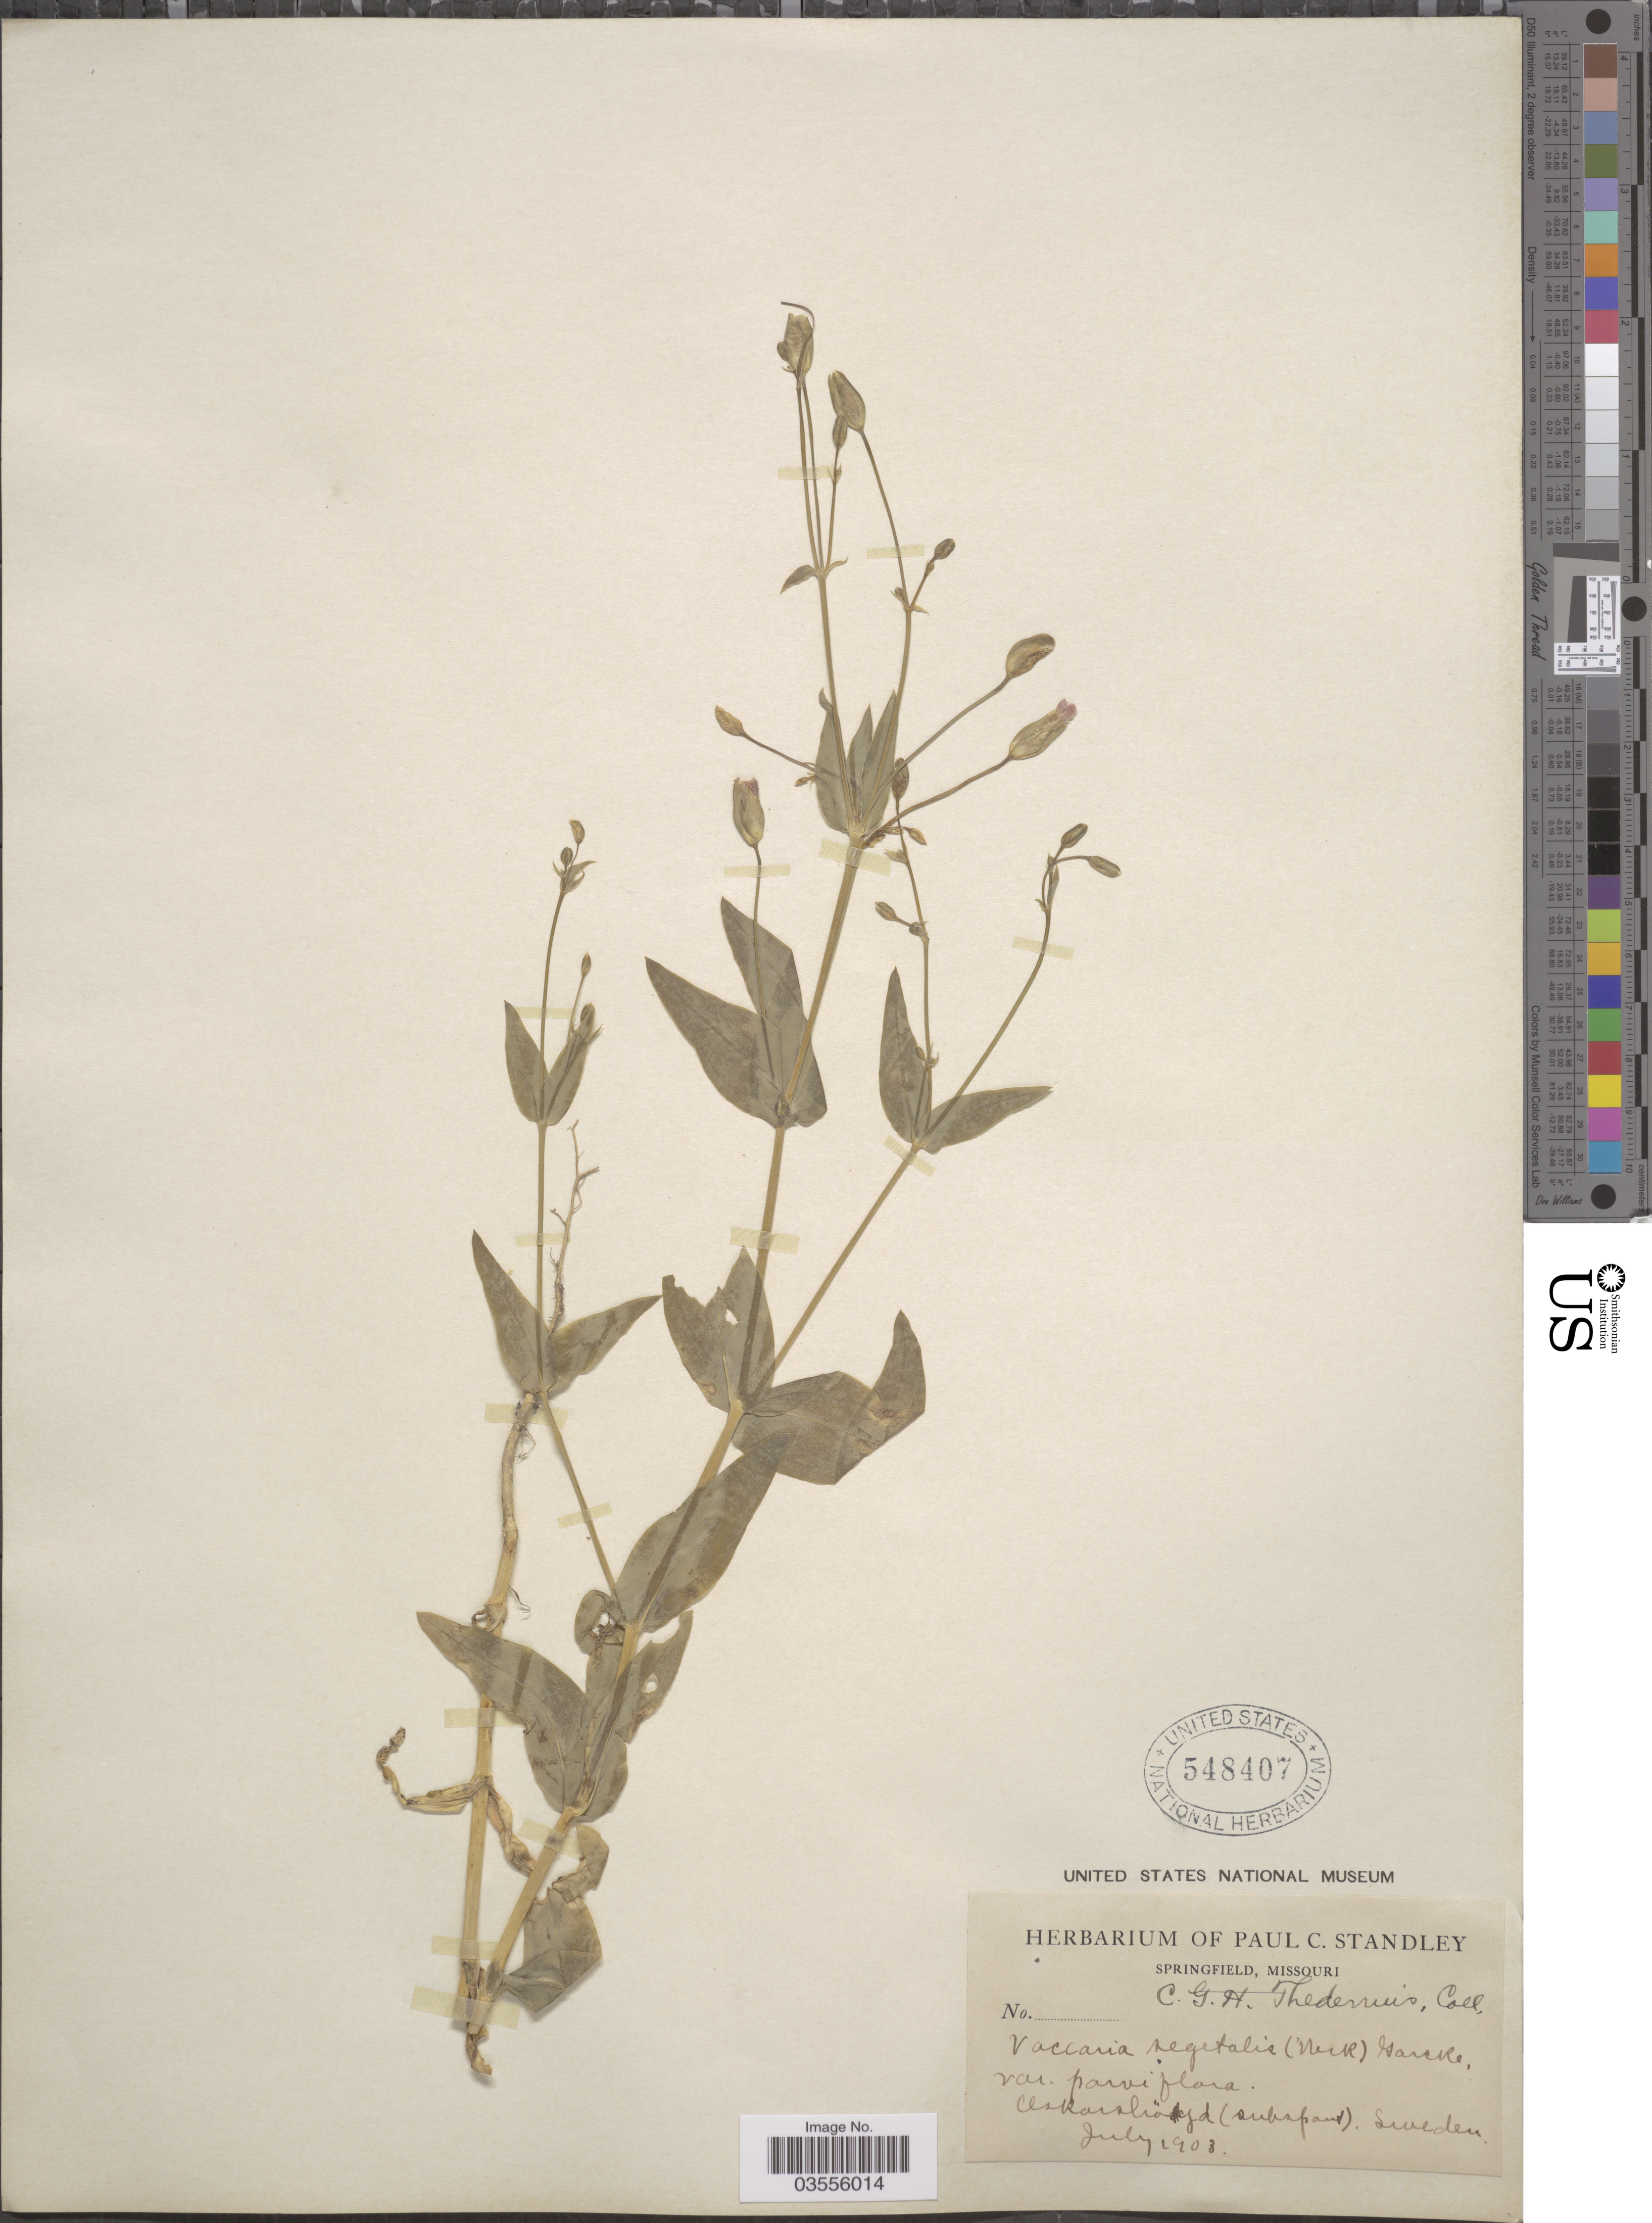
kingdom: Plantae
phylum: Tracheophyta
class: Magnoliopsida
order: Caryophyllales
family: Caryophyllaceae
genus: Gypsophila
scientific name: Gypsophila vaccaria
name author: (L.) Sm.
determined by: Strong, M. T., (US), Smithsonian Institution - National Museum of Natural History (UNITED STATES)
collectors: C. Thedenius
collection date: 1903-07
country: Sweden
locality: Oskarshöjd.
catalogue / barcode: US 548407